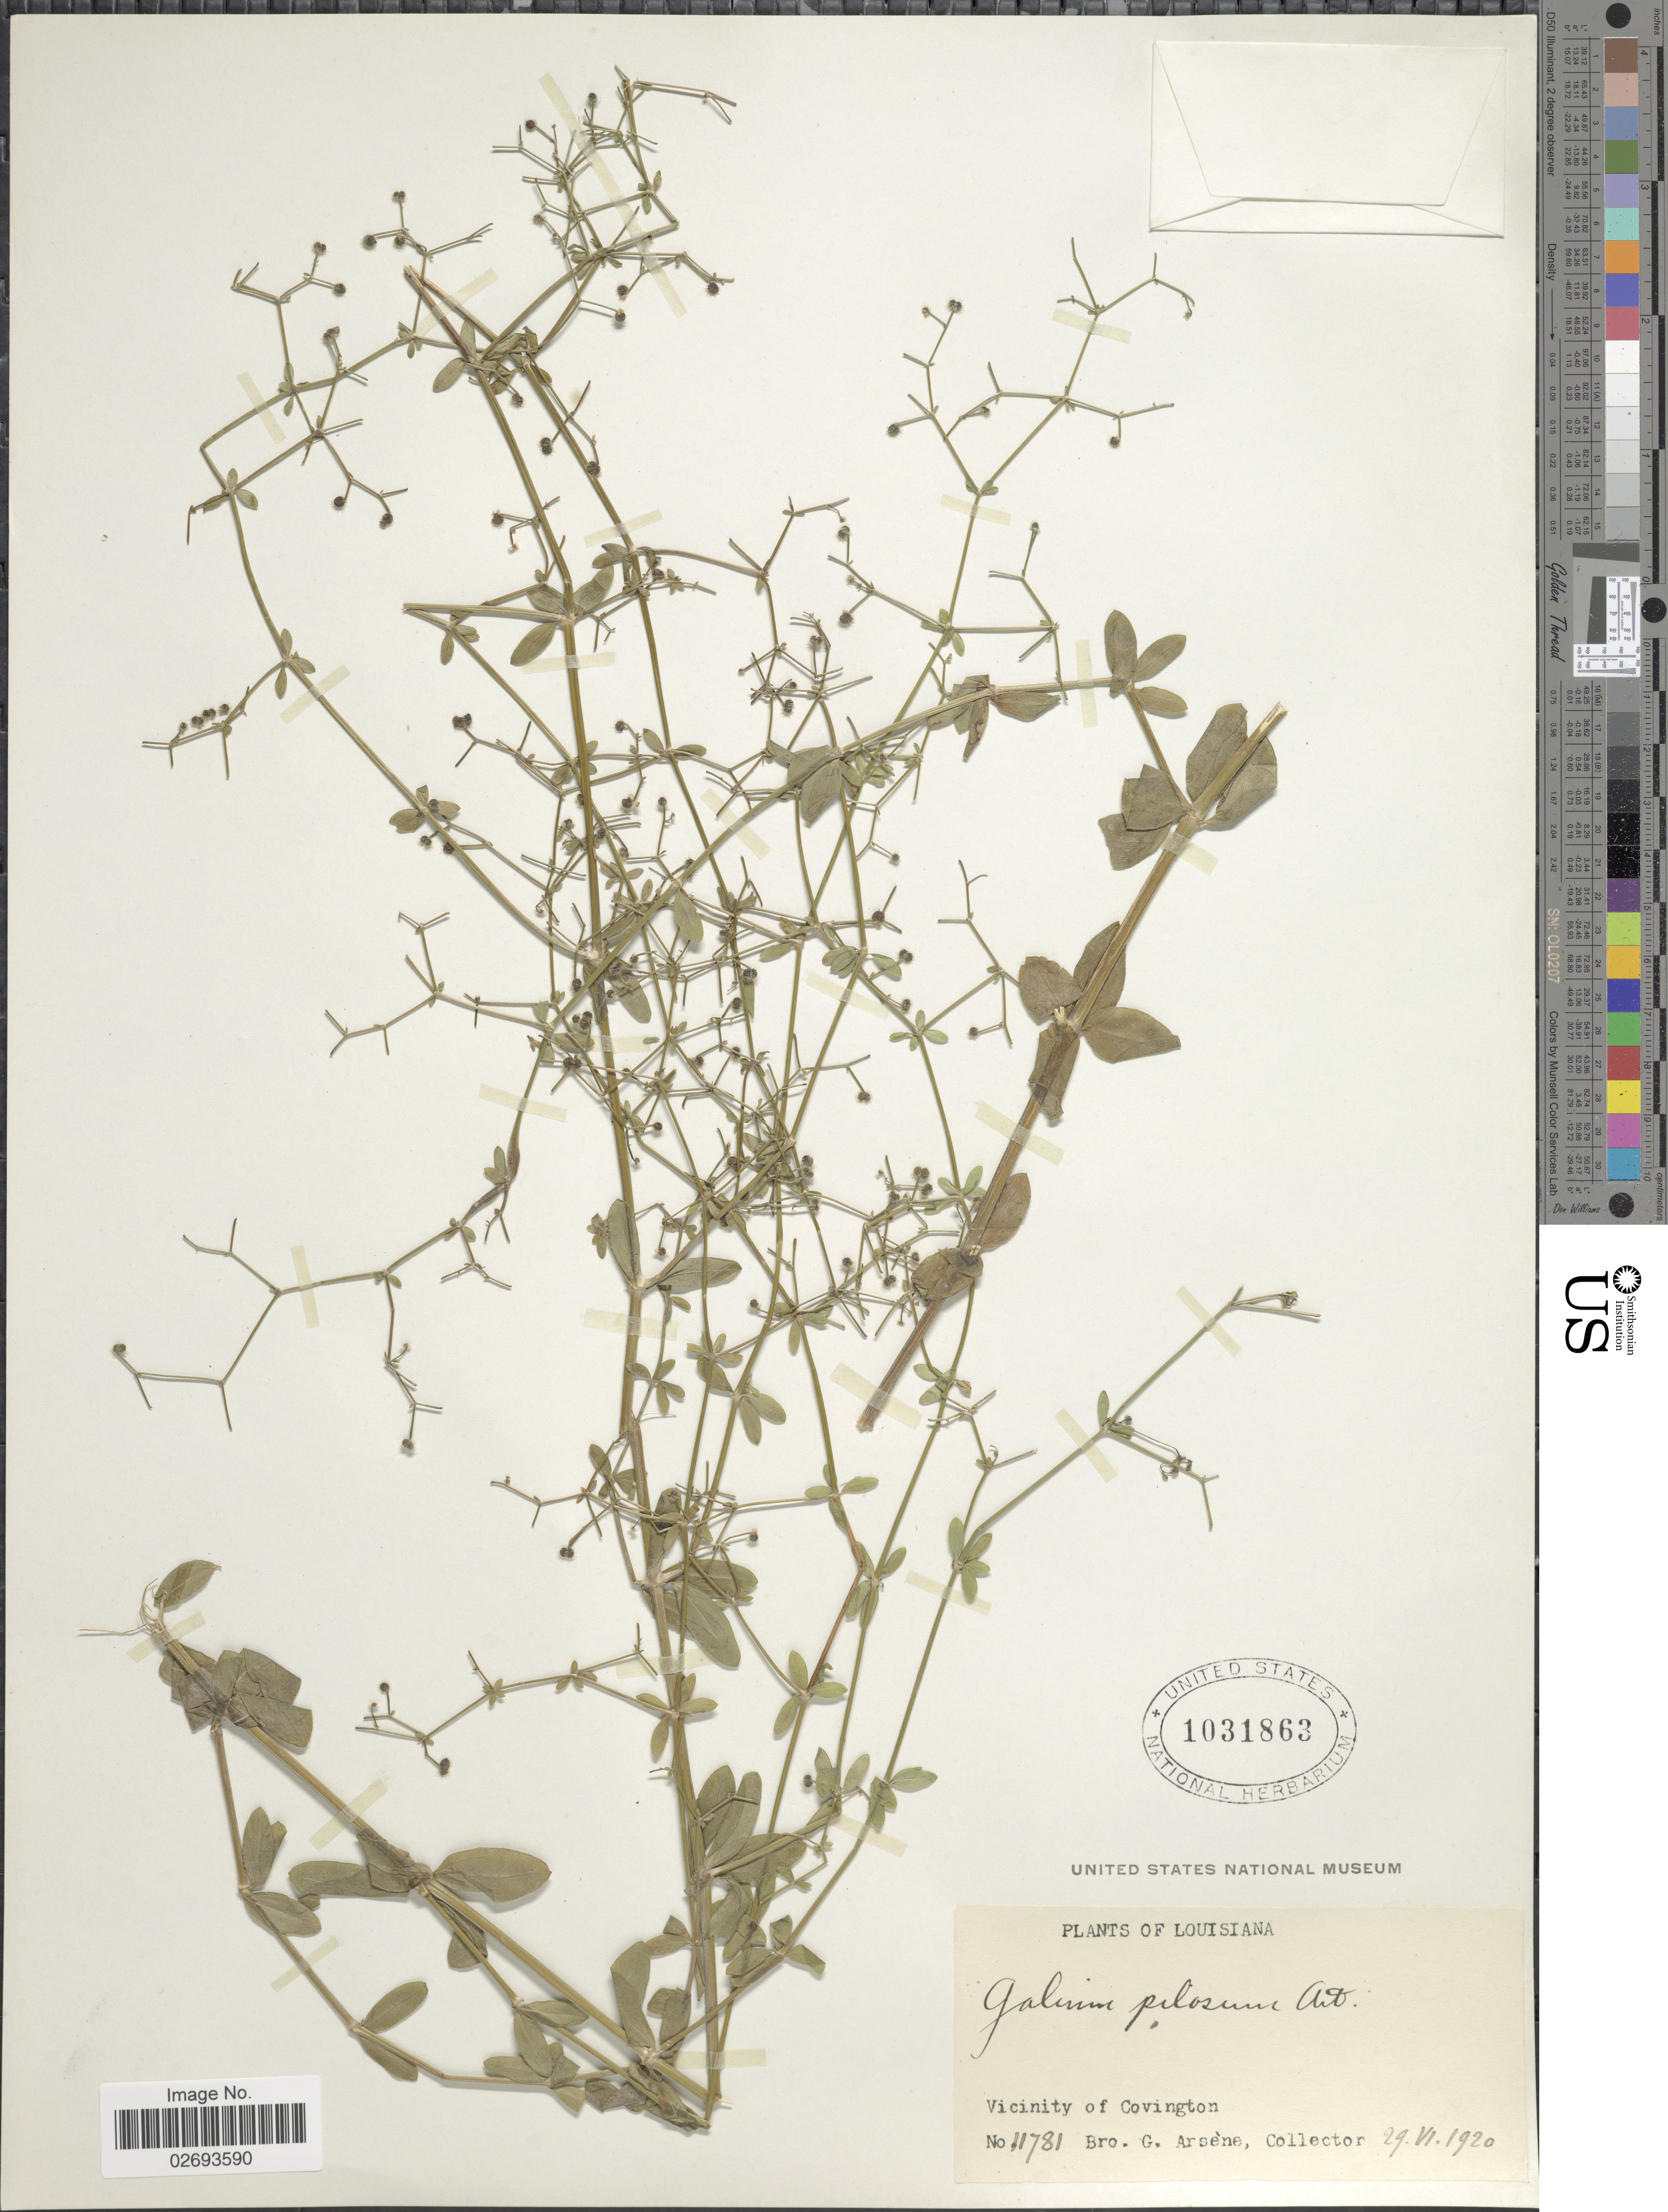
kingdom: Plantae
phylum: Tracheophyta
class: Magnoliopsida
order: Gentianales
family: Rubiaceae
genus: Galium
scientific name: Galium pilosum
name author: Aiton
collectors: Bro. G. Arsène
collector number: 11781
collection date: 1920-04-29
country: United States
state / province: Louisiana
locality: Vicinity of Covington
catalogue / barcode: US 1031863